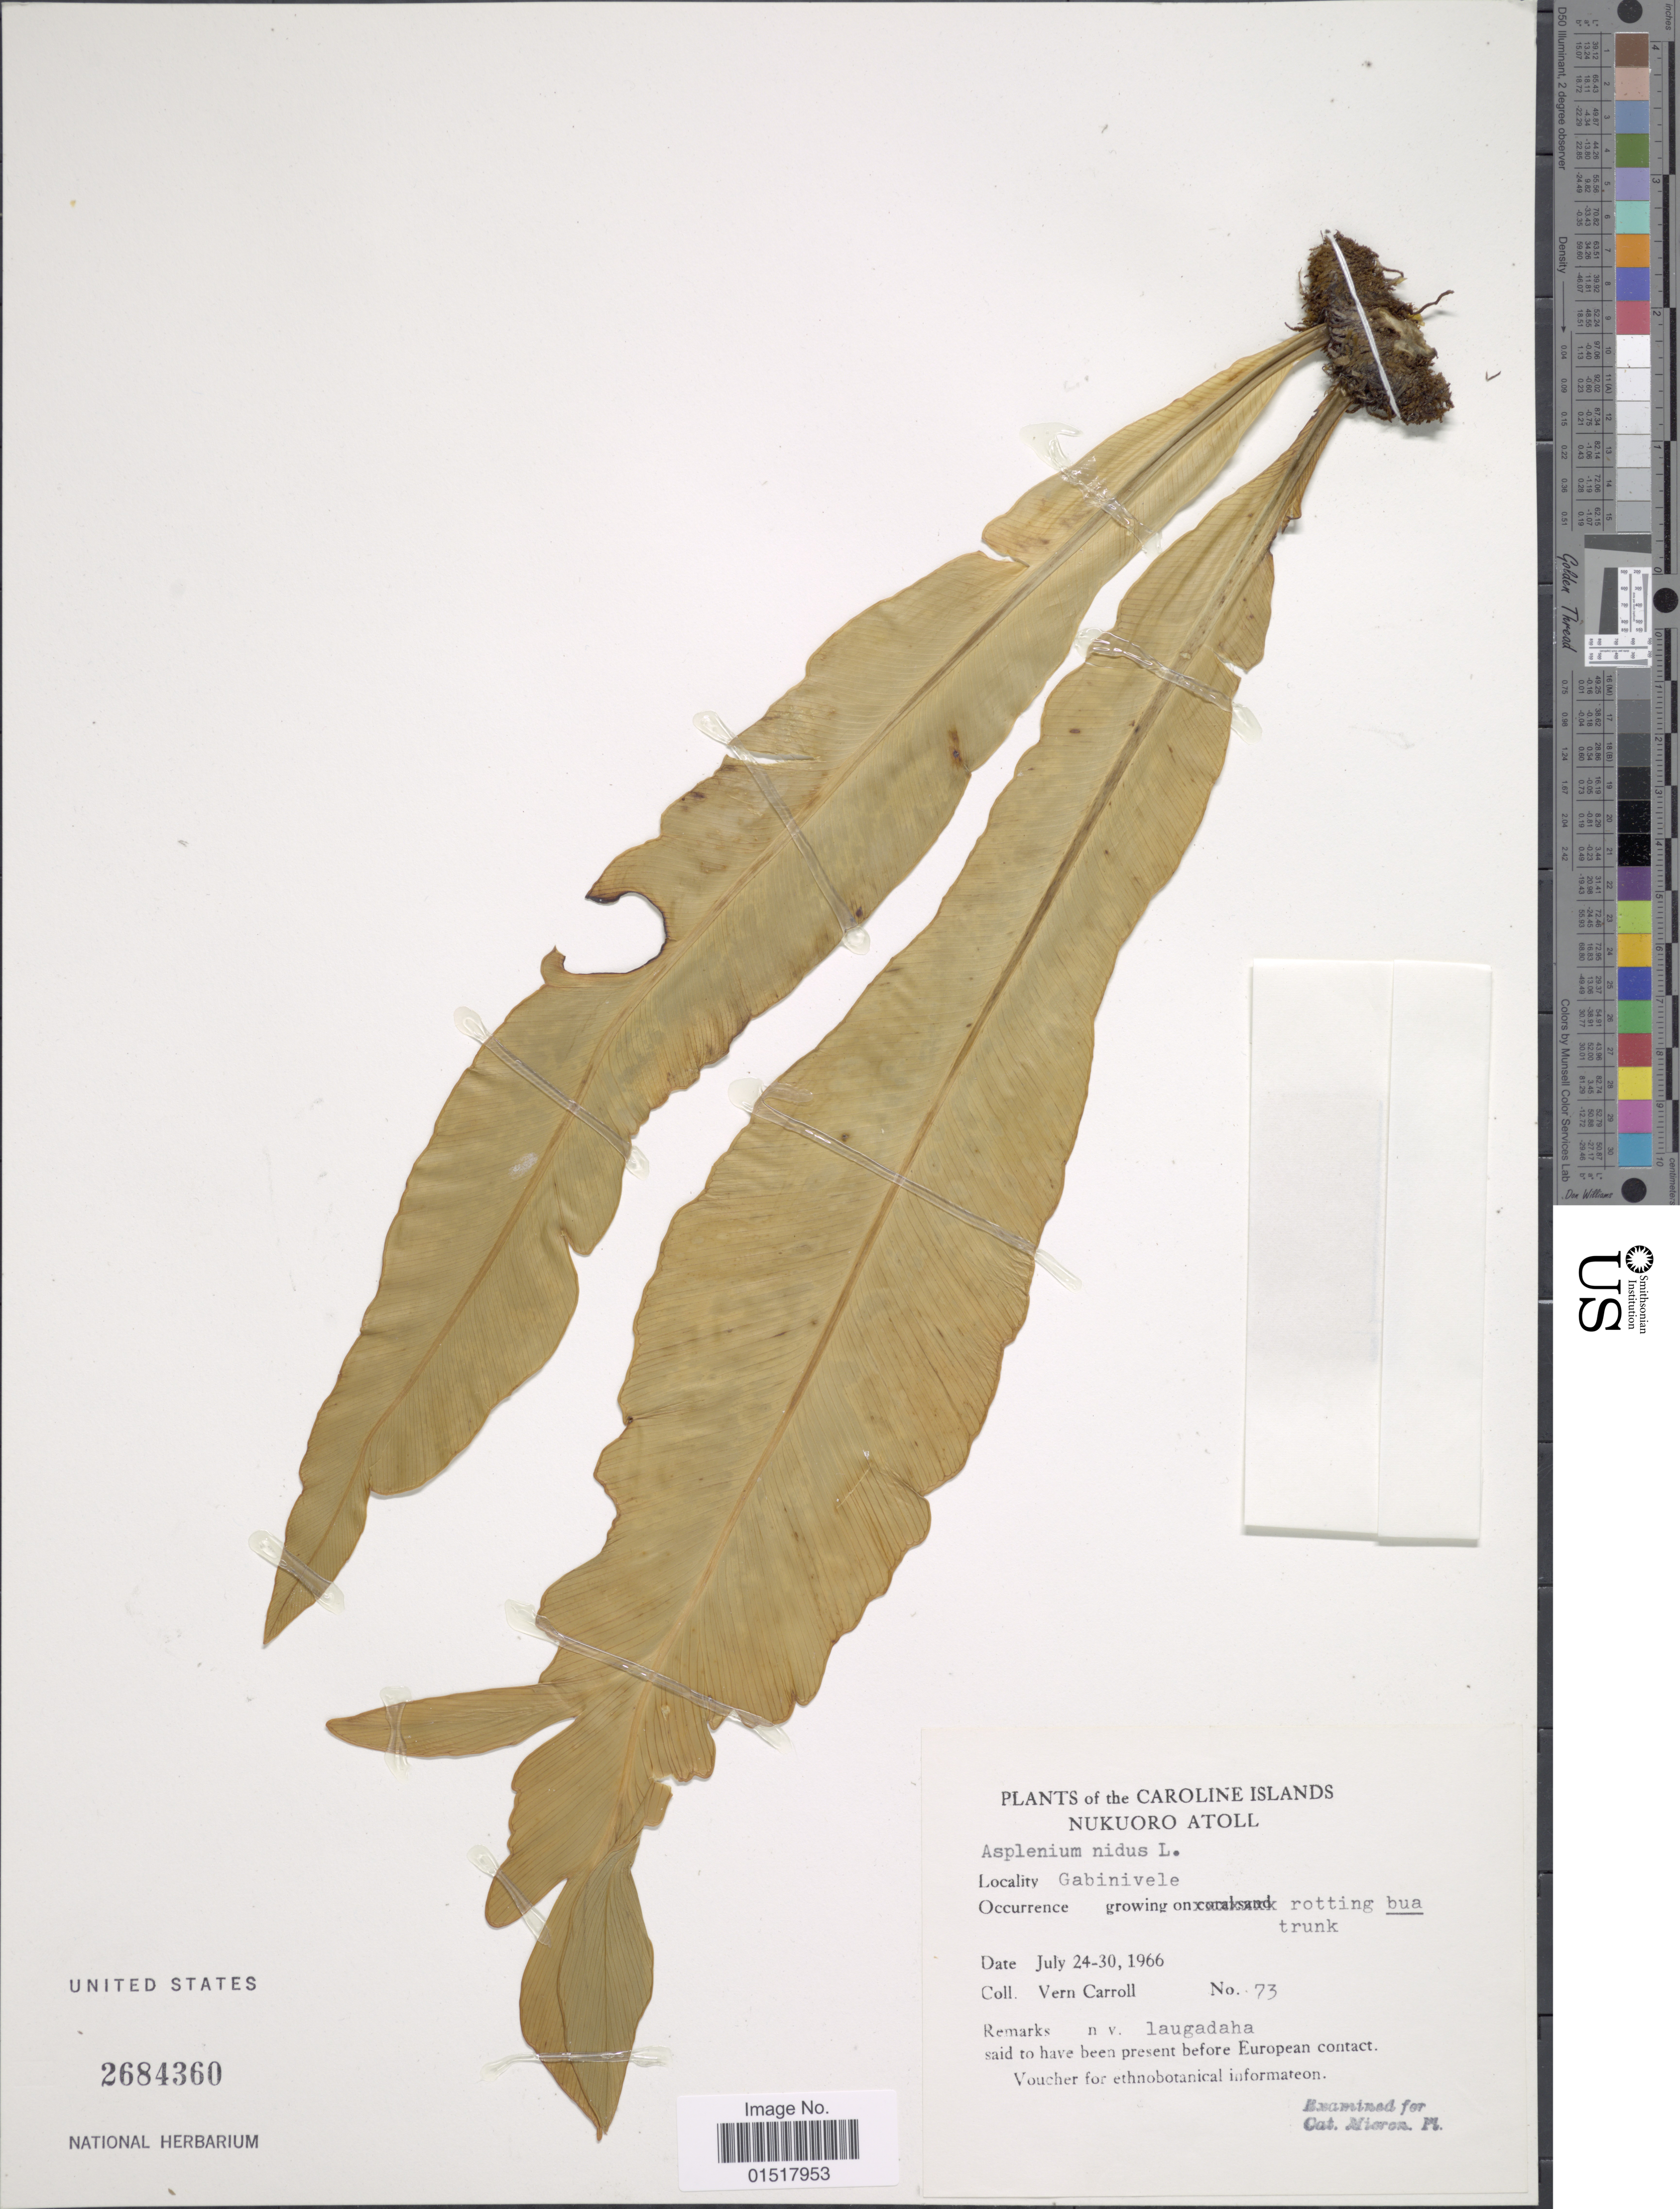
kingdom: Plantae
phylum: Tracheophyta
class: Polypodiopsida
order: Polypodiales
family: Aspleniaceae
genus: Asplenium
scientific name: Asplenium nidus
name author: L.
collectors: V. Carroll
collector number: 73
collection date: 1966-07-24/1966-07-30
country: Micronesia, Federated States of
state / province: Pohnpei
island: Nukuoro Atoll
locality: Caroline Islands. Nukuoro Atoll. Gabinivele.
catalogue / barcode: US 2684360